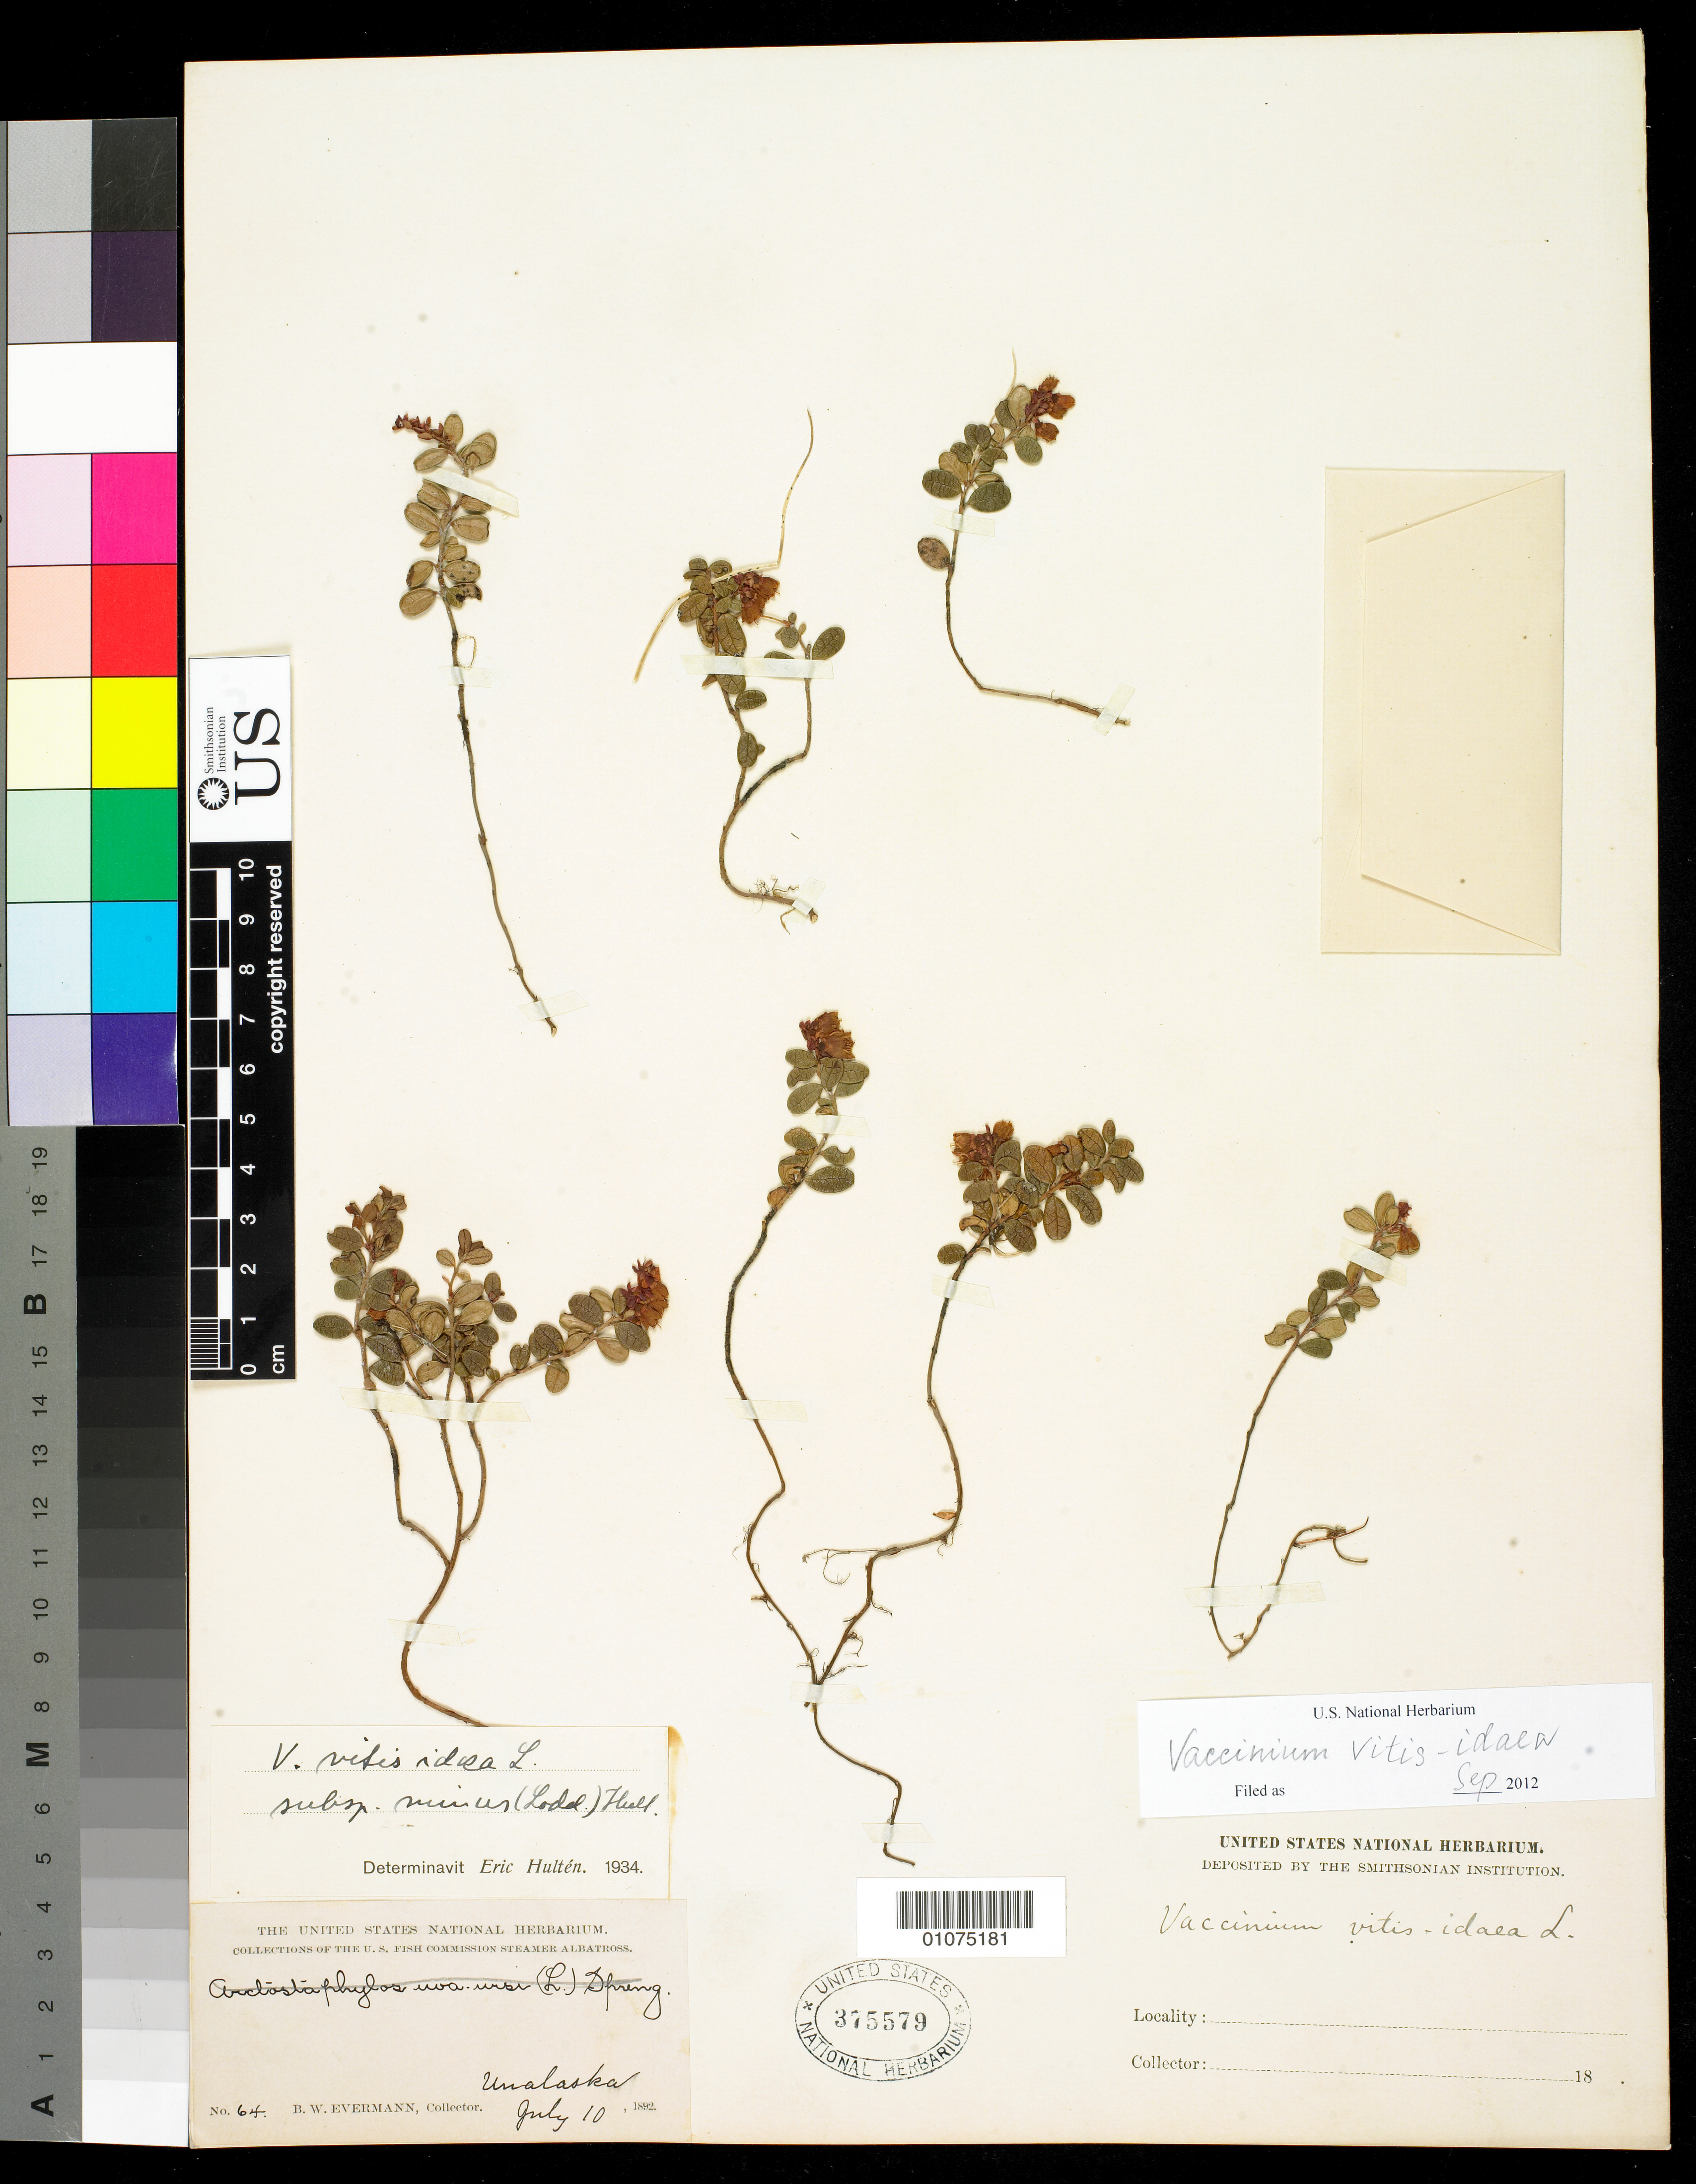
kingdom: Plantae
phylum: Tracheophyta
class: Magnoliopsida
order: Ericales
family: Ericaceae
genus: Vaccinium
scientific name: Vaccinium vitis-idaea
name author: L.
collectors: B. W. Evermann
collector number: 64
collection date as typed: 10 Jul 1892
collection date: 1892-07-10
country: United States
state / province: Alaska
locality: Unalaska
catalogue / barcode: US 375579